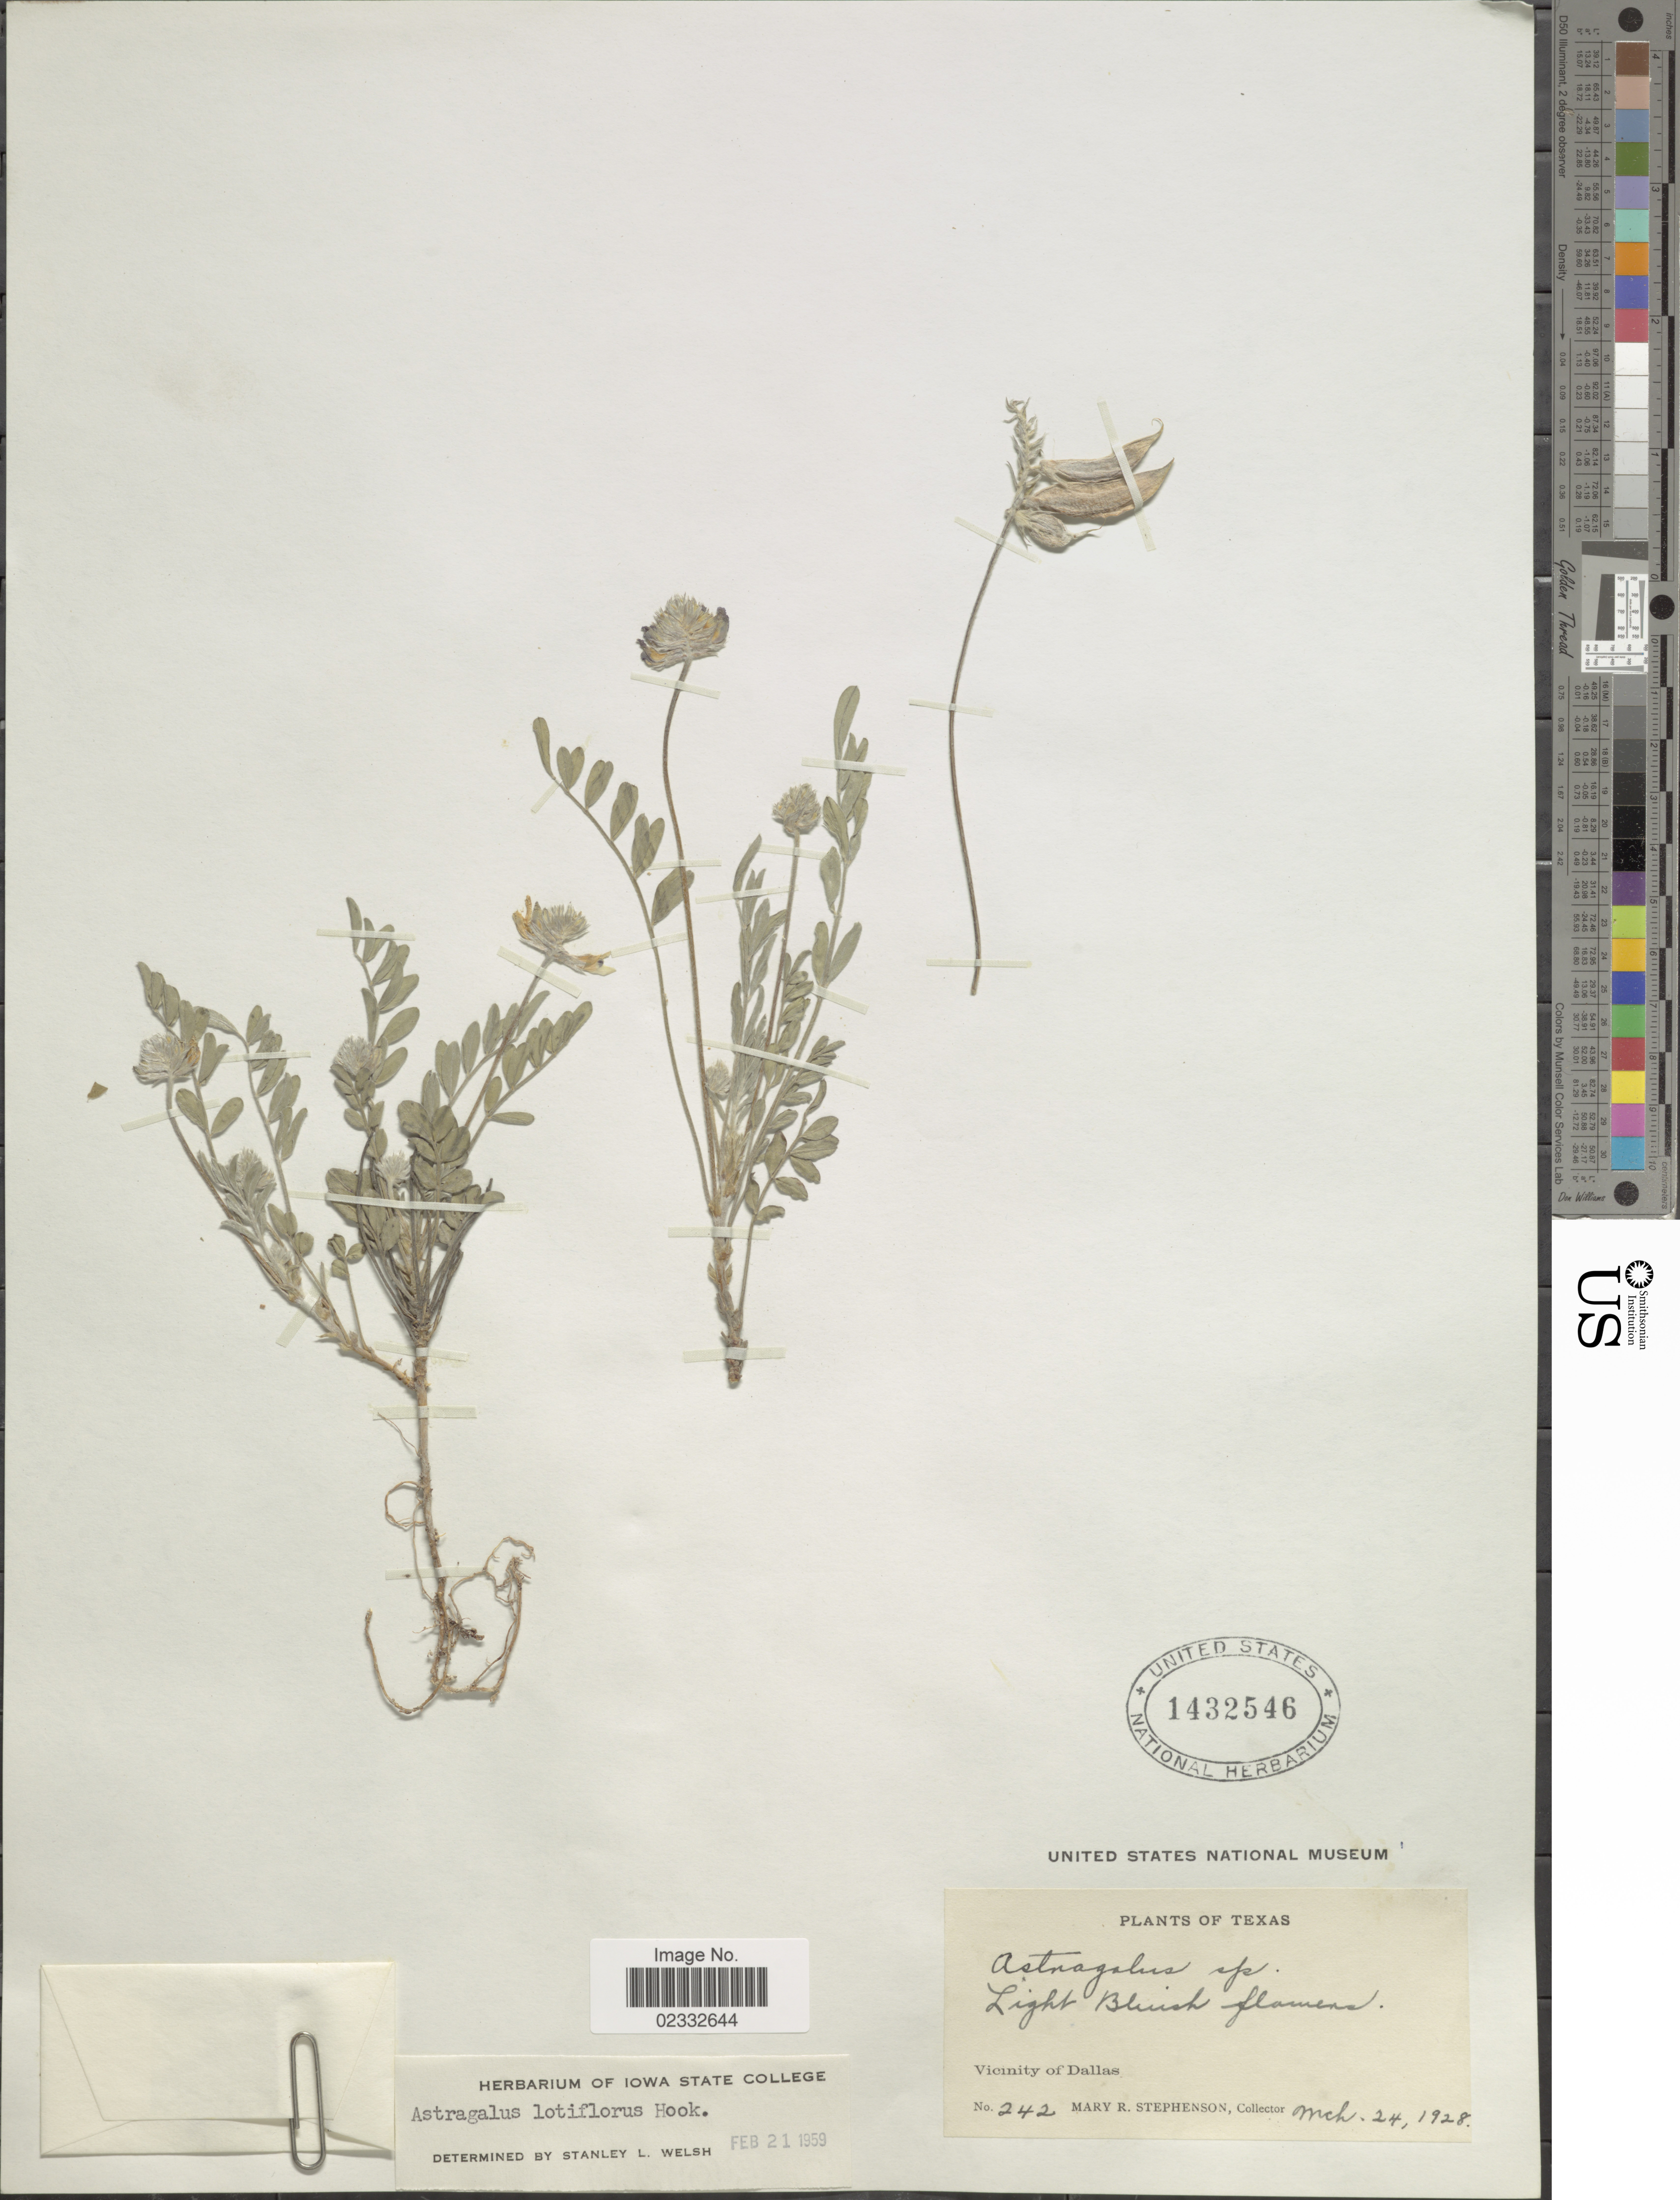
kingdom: Plantae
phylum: Tracheophyta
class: Magnoliopsida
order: Fabales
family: Fabaceae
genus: Astragalus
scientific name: Astragalus lotiflorus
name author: Hook.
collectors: M. Stephenson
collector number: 242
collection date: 1928-03-24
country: United States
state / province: Texas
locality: Vicinity of Dallas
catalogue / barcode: US 1432546